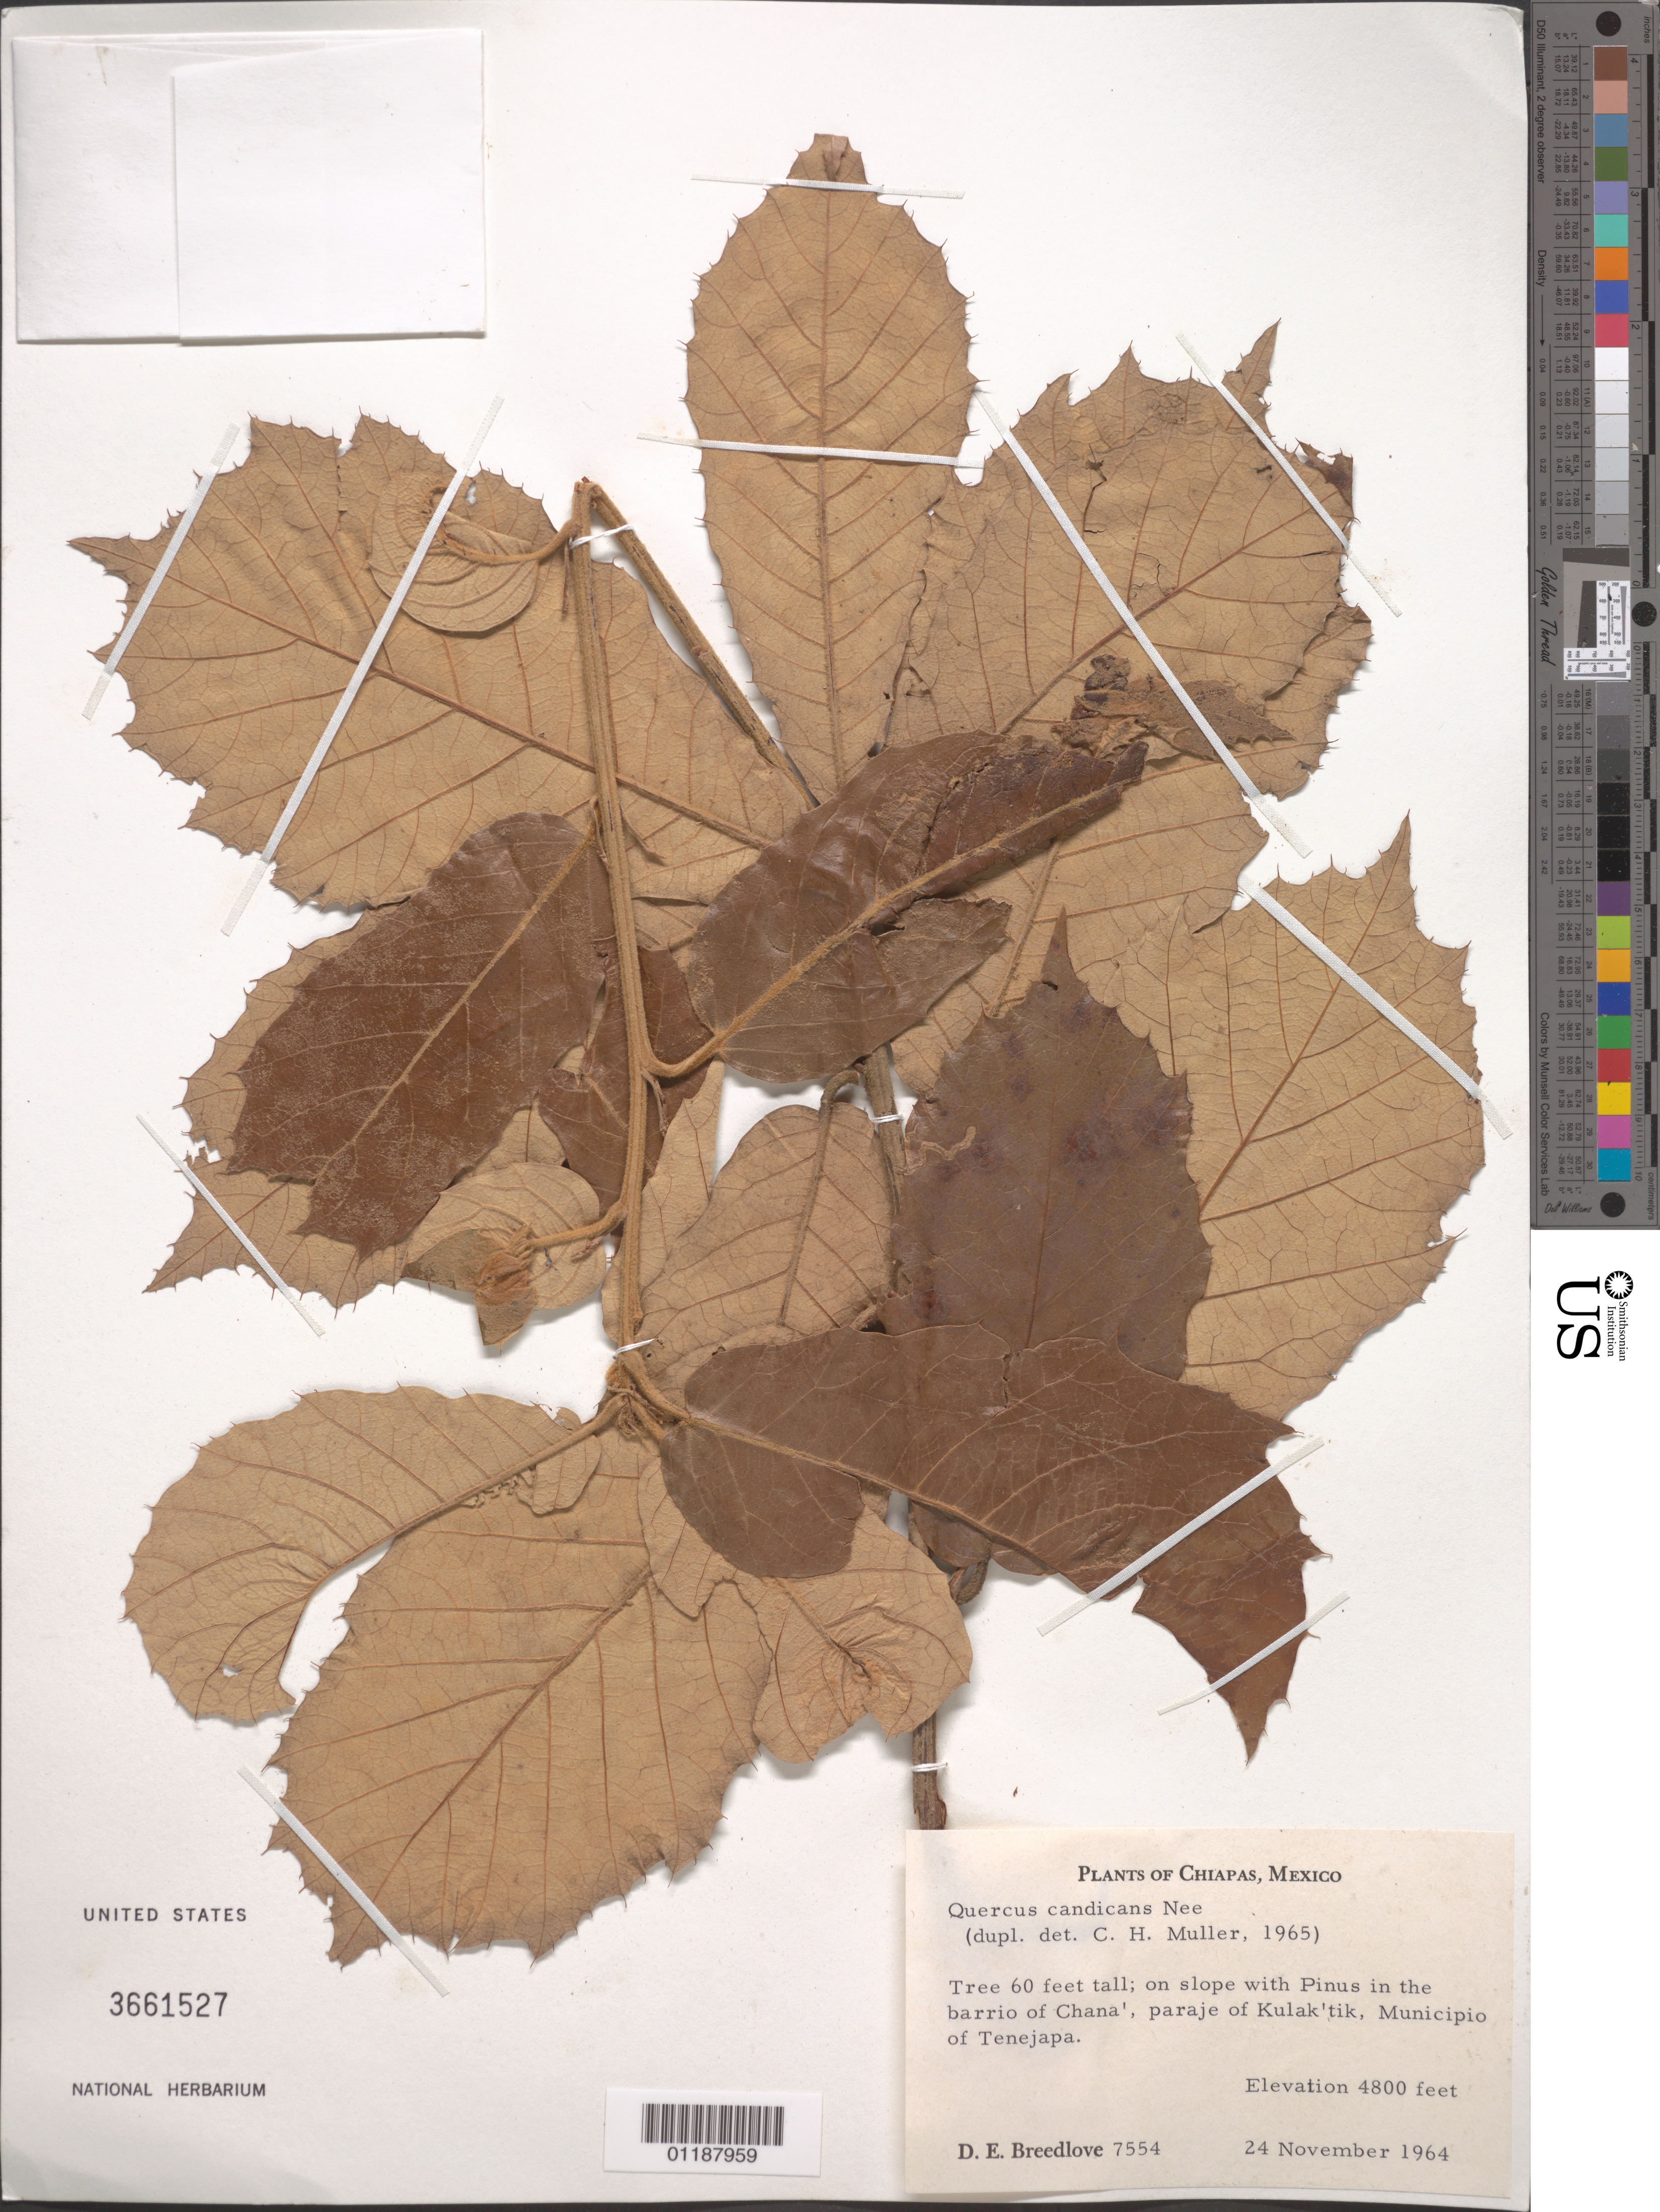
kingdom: Plantae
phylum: Tracheophyta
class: Magnoliopsida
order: Fagales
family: Fagaceae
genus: Quercus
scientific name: Quercus candicans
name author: Née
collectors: D. E. Breedlove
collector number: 7554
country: Mexico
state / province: Chiapas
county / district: Tenejapa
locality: Paraje of Kulak'tik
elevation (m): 1463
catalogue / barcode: US 3661527